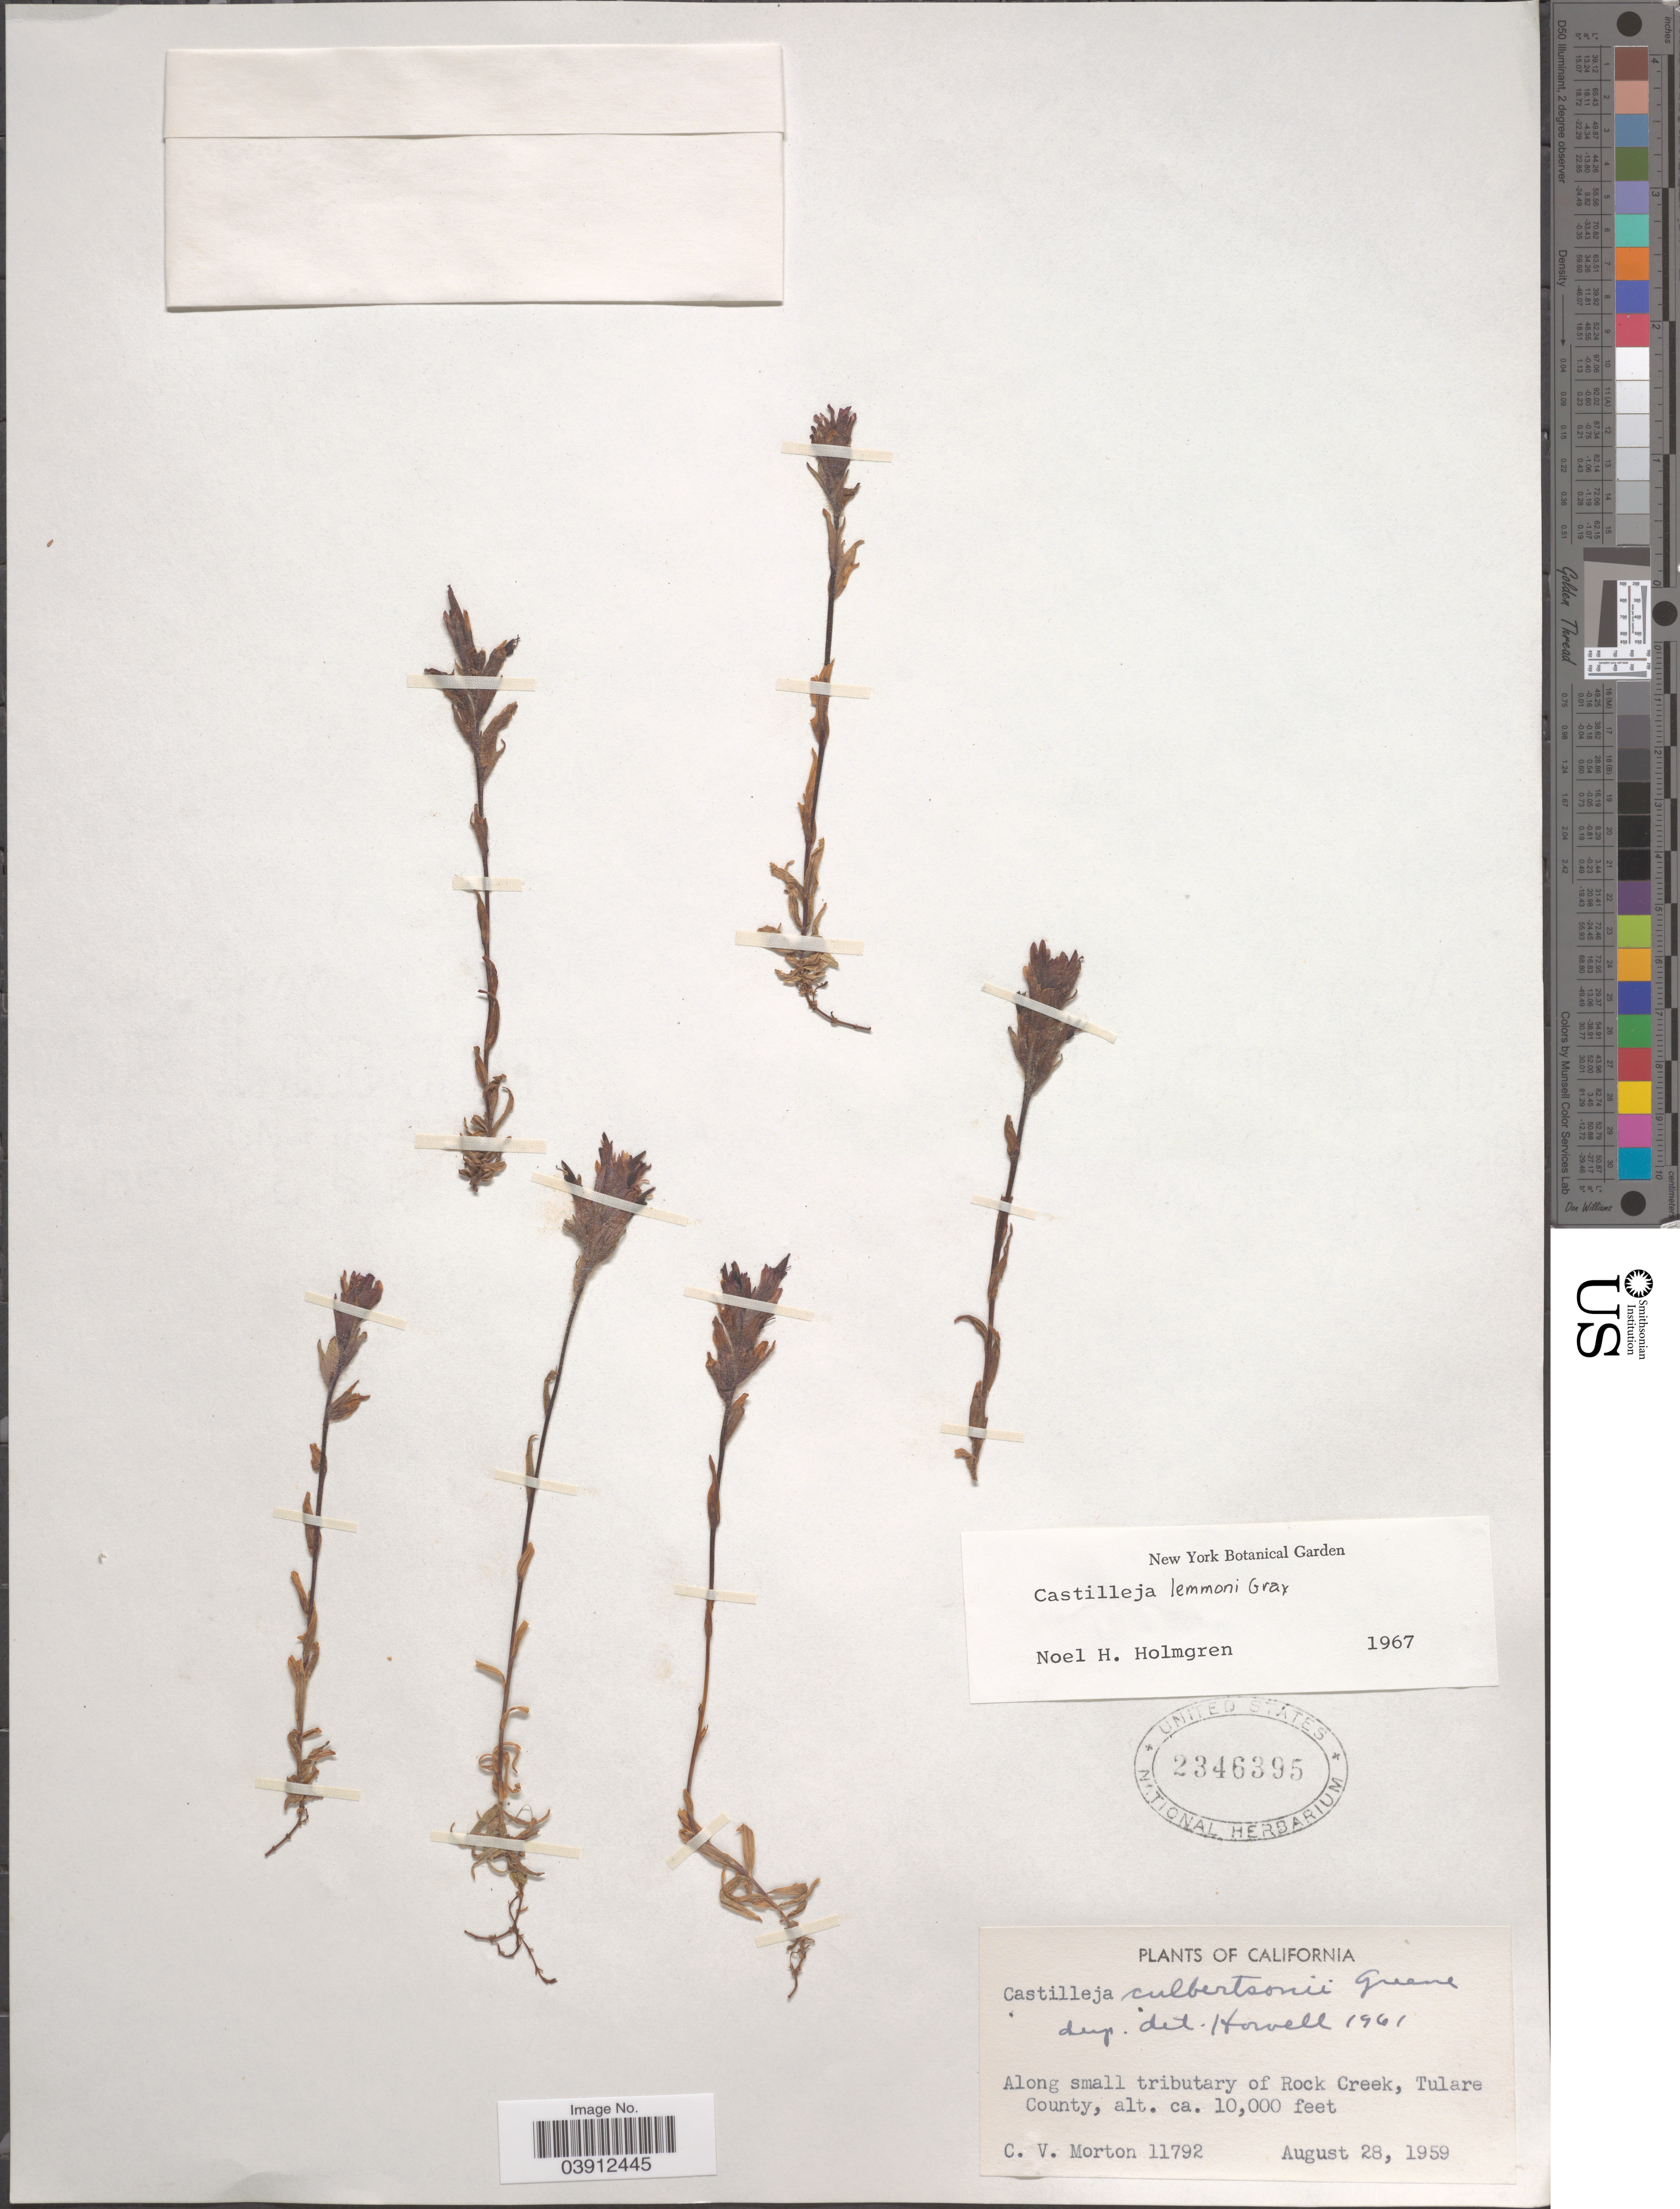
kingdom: Plantae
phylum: Tracheophyta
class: Magnoliopsida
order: Lamiales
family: Orobanchaceae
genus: Castilleja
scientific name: Castilleja lemmonii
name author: A. Gray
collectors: C. V. Morton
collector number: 11792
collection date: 1959-08-28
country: United States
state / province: California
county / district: Tulare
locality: Along small tributary of Rock Creek, Tulare County.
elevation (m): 3048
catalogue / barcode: US 2346395